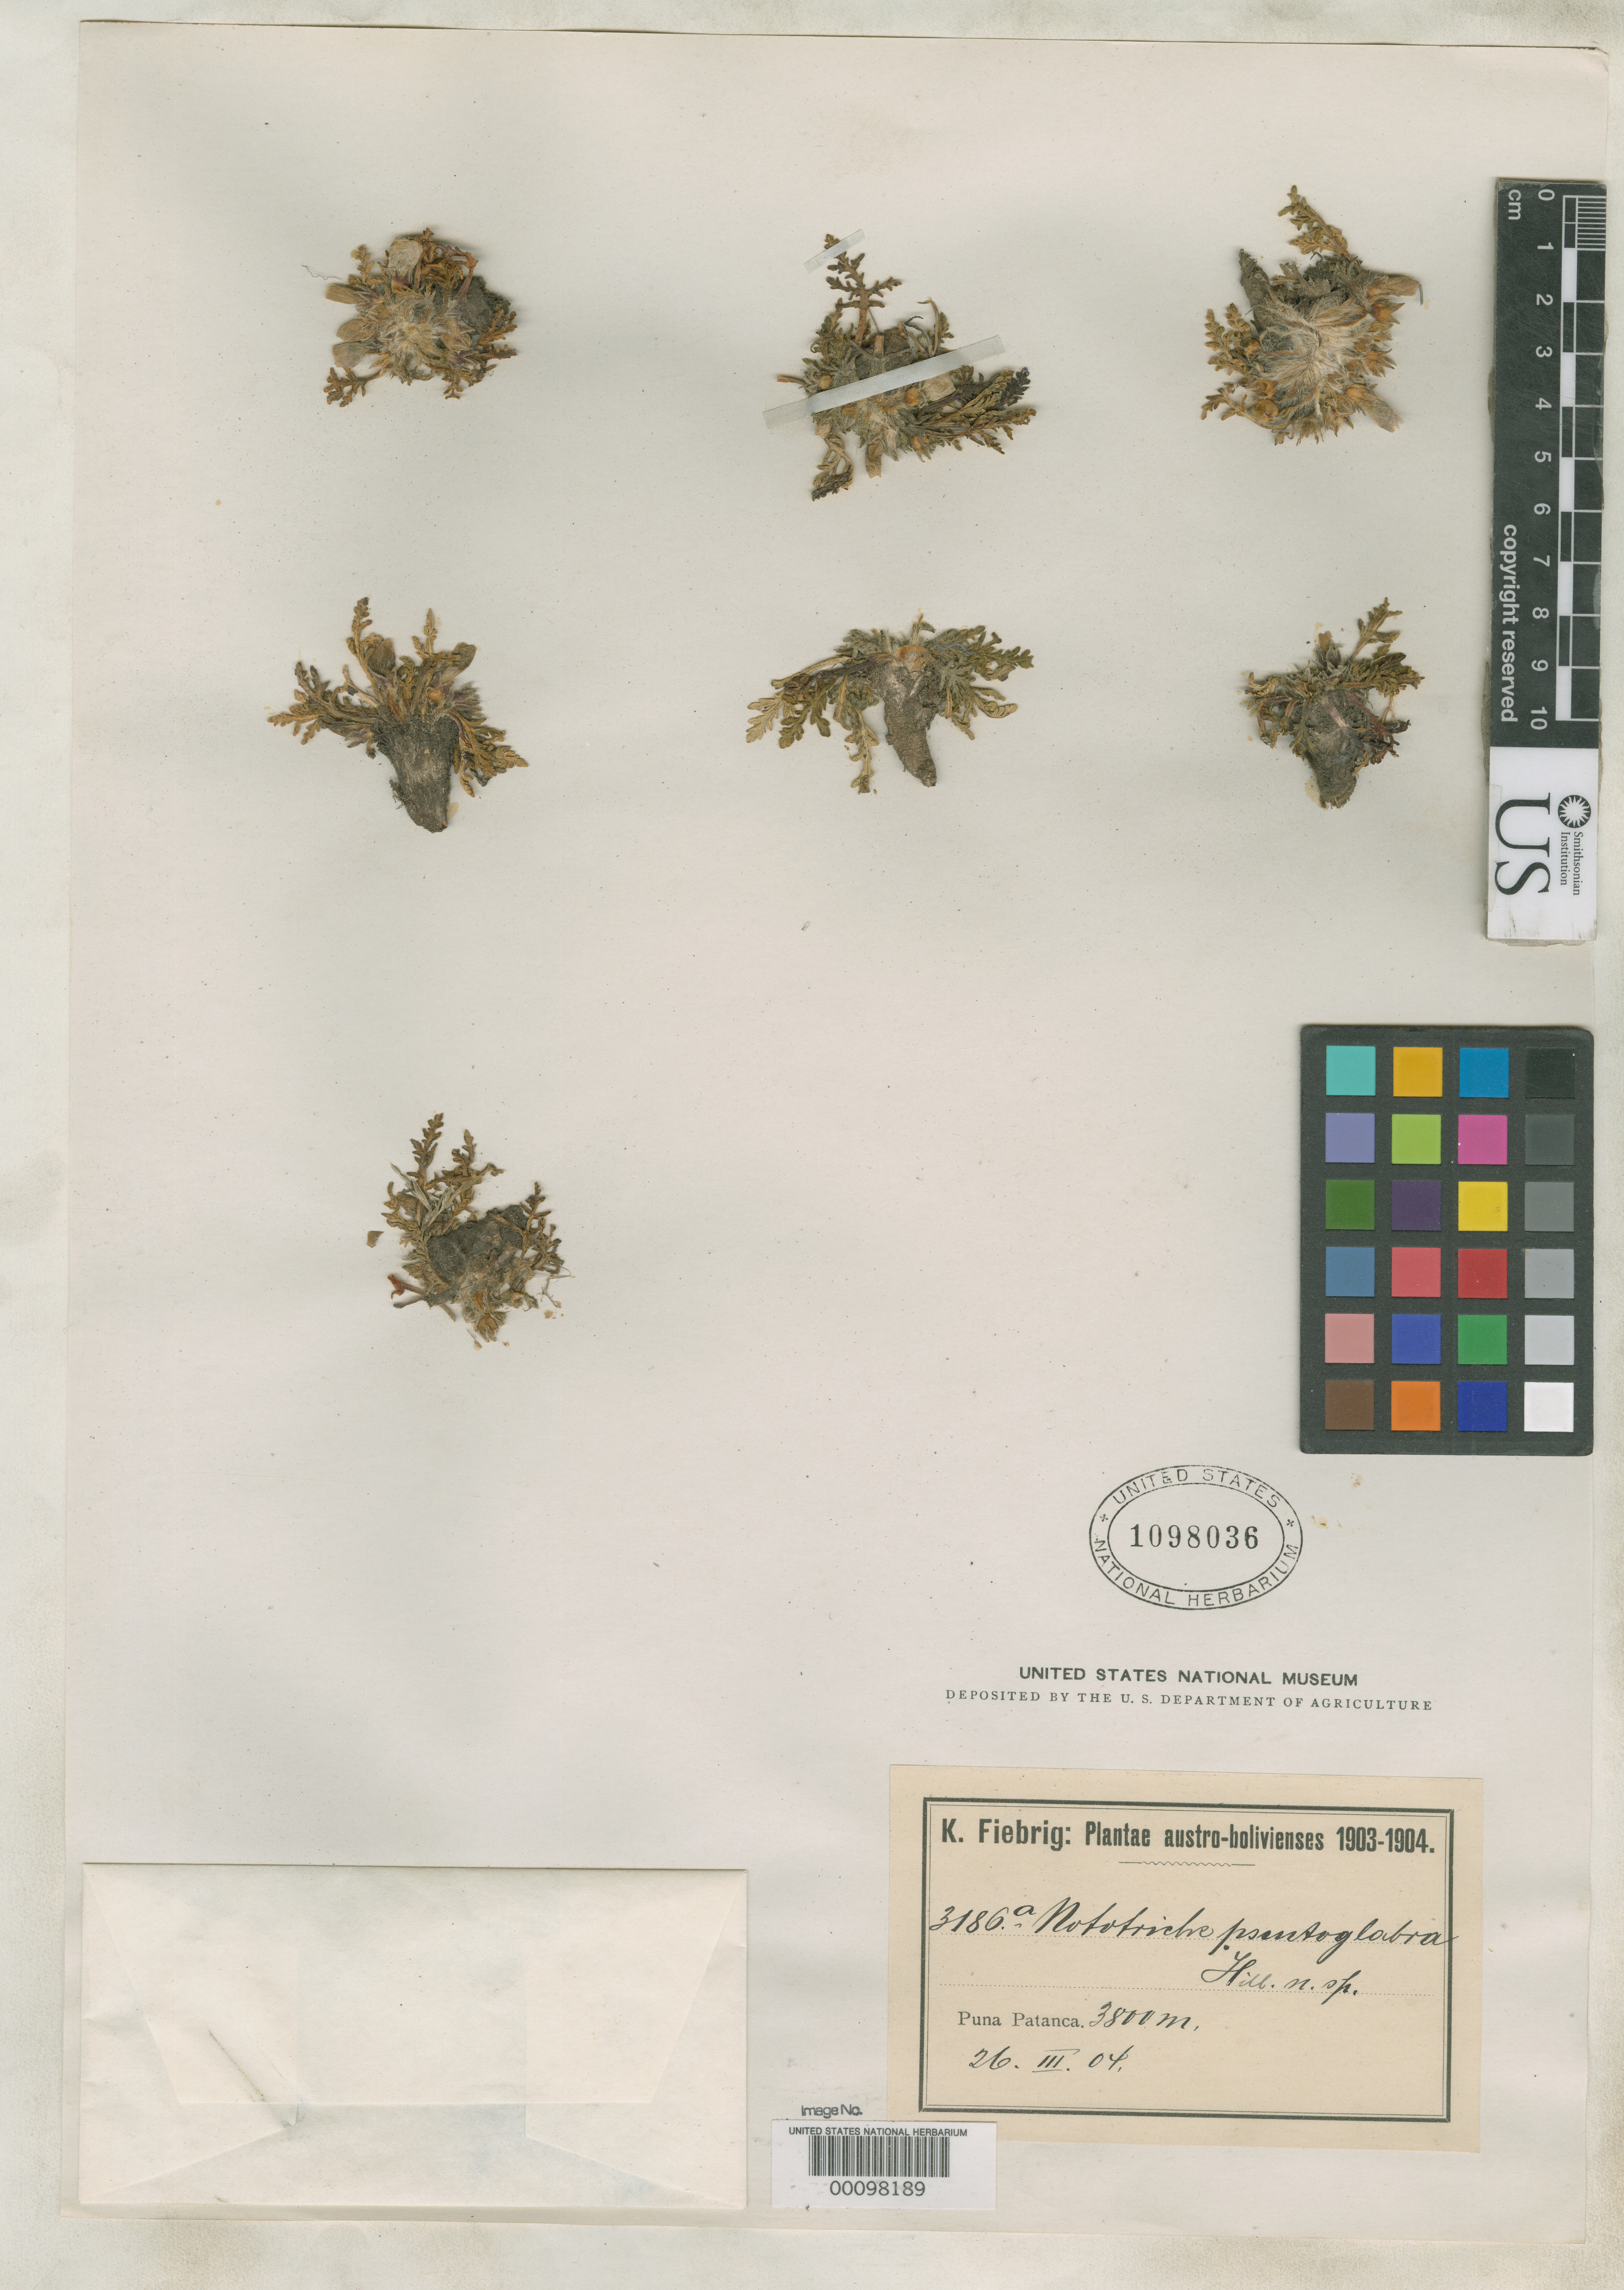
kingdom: Plantae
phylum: Tracheophyta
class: Magnoliopsida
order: Malvales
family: Malvaceae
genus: Nototriche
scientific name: Nototriche pseudoglabra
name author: A.W. Hill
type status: Isotype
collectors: K. Fiebrig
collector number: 3186a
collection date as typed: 26 Mar 1904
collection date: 1904-03-26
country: Bolivia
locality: Puna Patanca.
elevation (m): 3800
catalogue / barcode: US 1098036